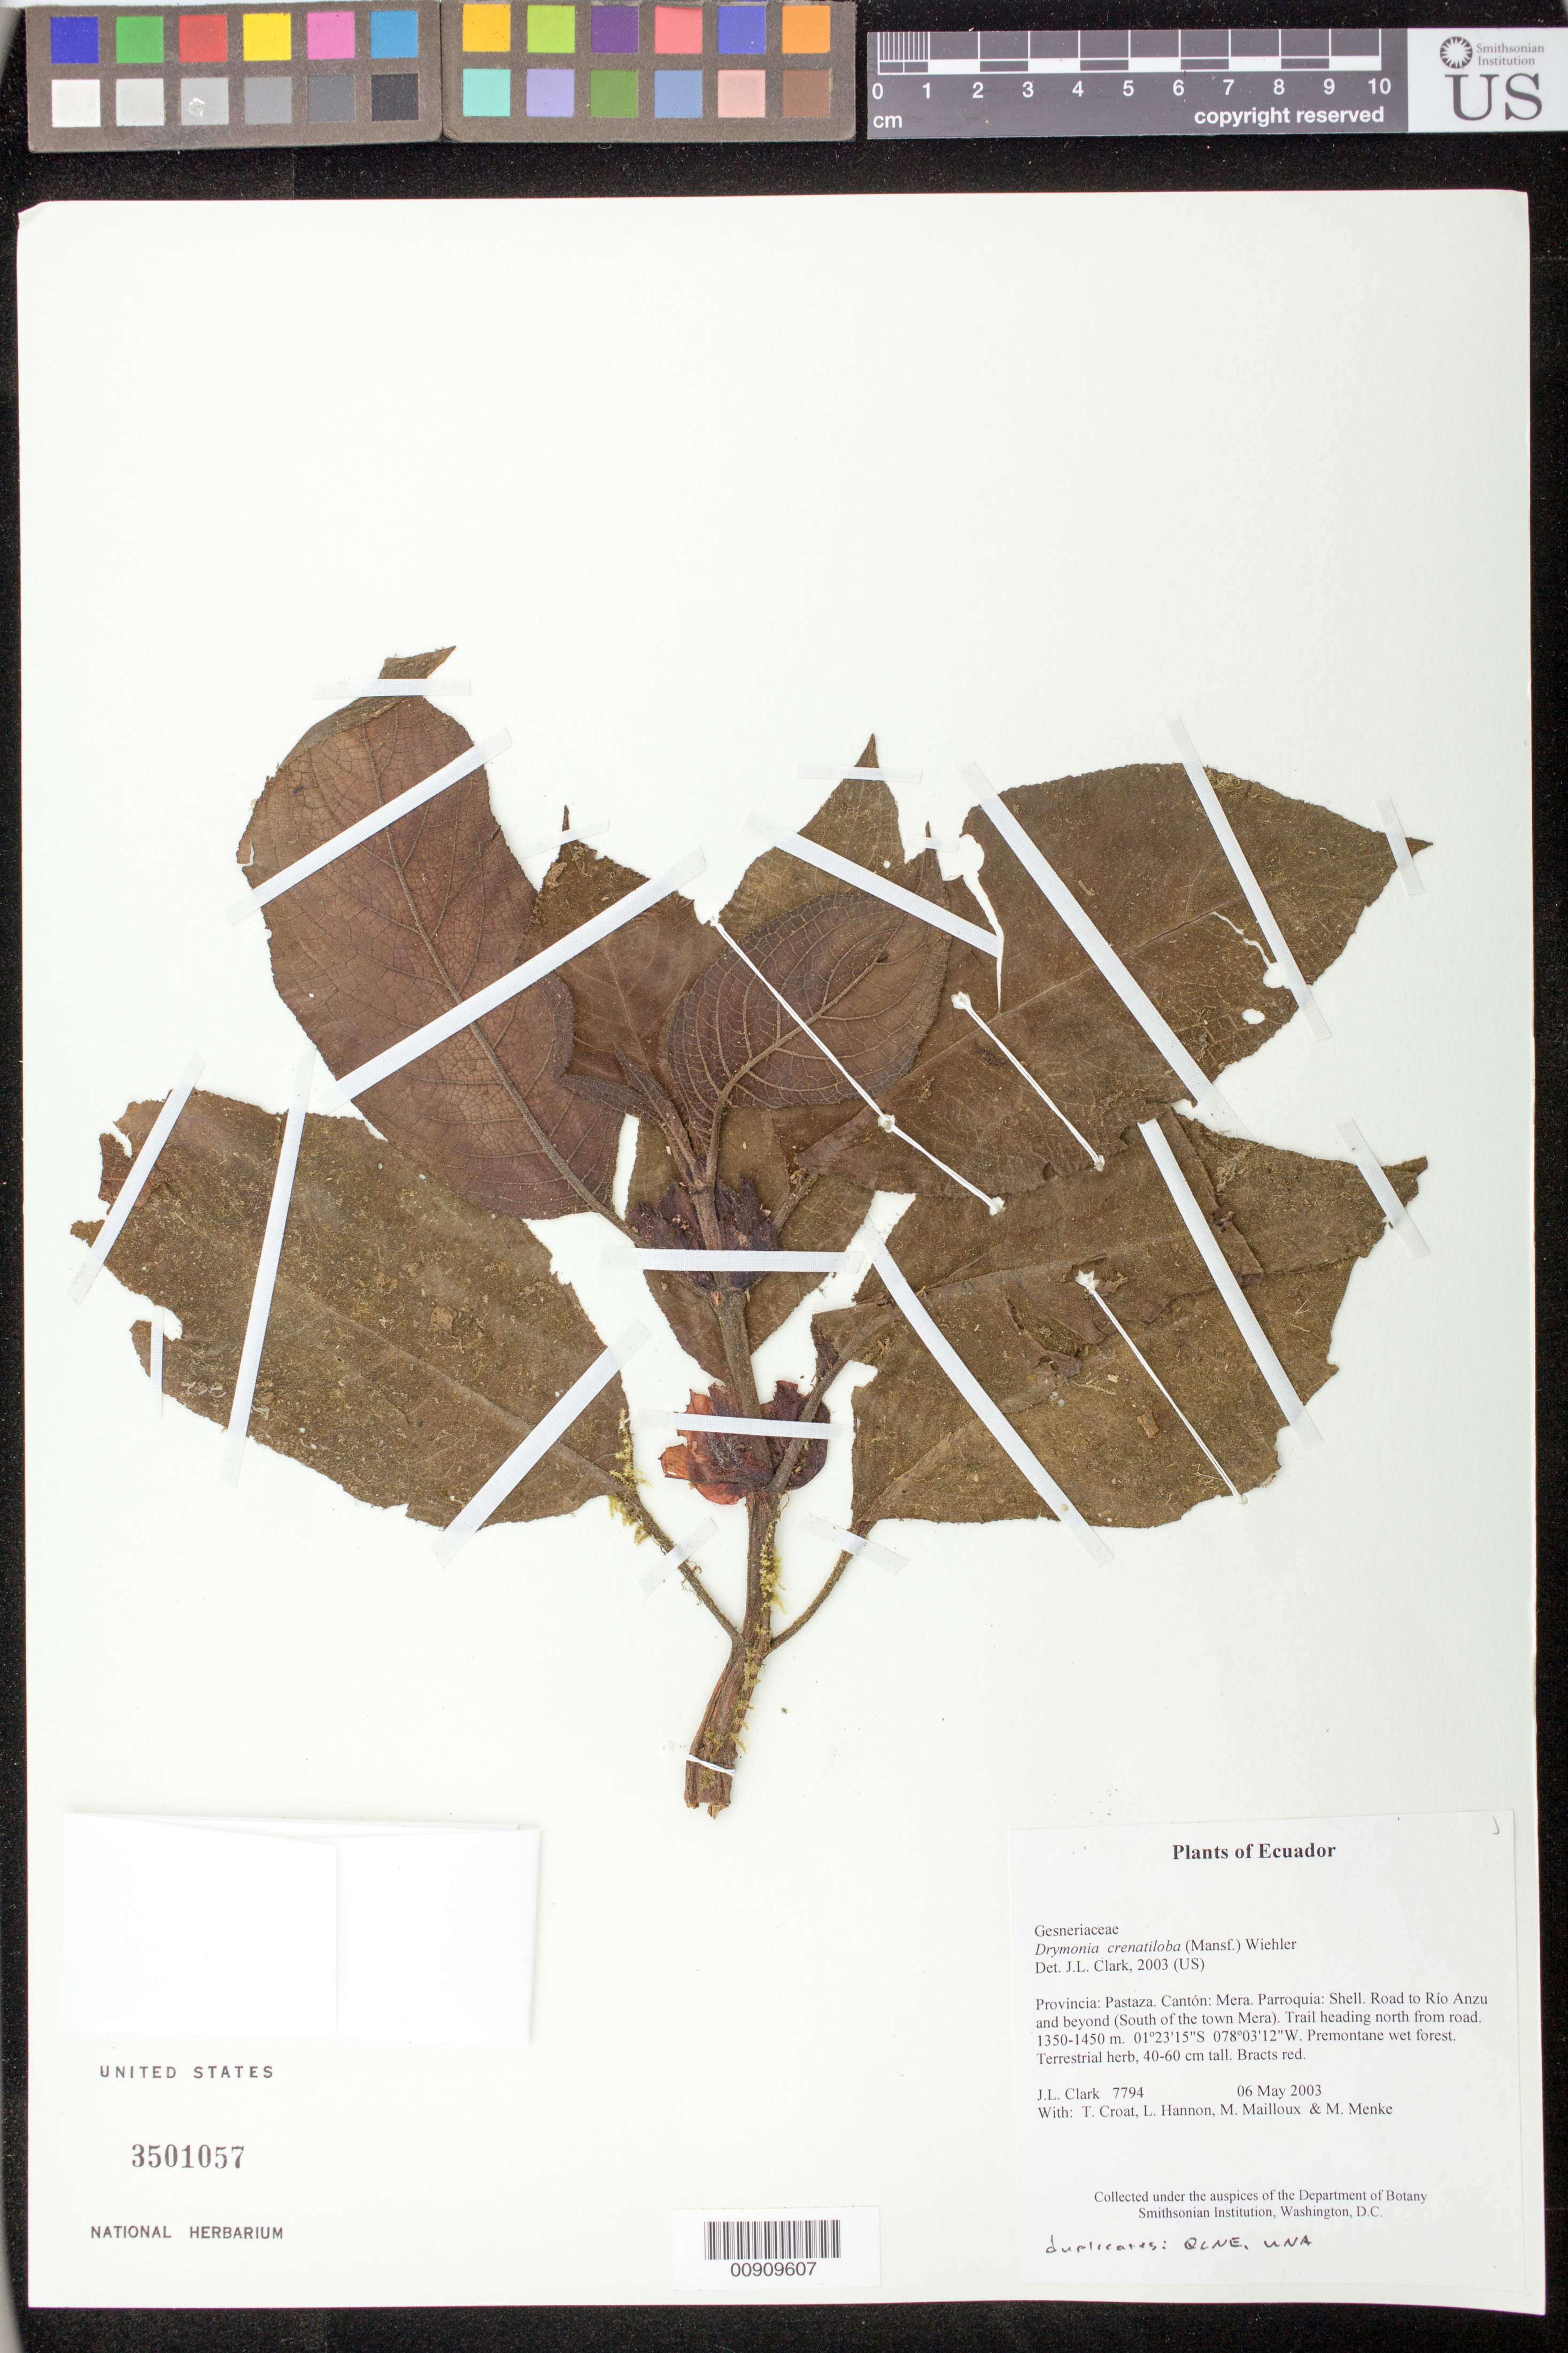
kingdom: Plantae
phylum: Tracheophyta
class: Magnoliopsida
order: Lamiales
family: Gesneriaceae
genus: Drymonia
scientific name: Drymonia crenatiloba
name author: (Mansf.) Wiehler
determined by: Clark, J. L., (SEL), The Marie Selby Botanical Garden (UNITED STATES)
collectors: J. L. Clark, T. B. Croat, L. Hannon, M. Mailloux & M. Menke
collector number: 7794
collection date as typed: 06 May 2003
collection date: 2003-05-06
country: Ecuador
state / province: Pastaza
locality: Mera. Parroquia: Shell. Road to Río Anzu and beyond (South of the town Mera). Trail heading north from road.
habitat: Premontane wet forest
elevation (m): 1350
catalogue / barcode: US 3501057